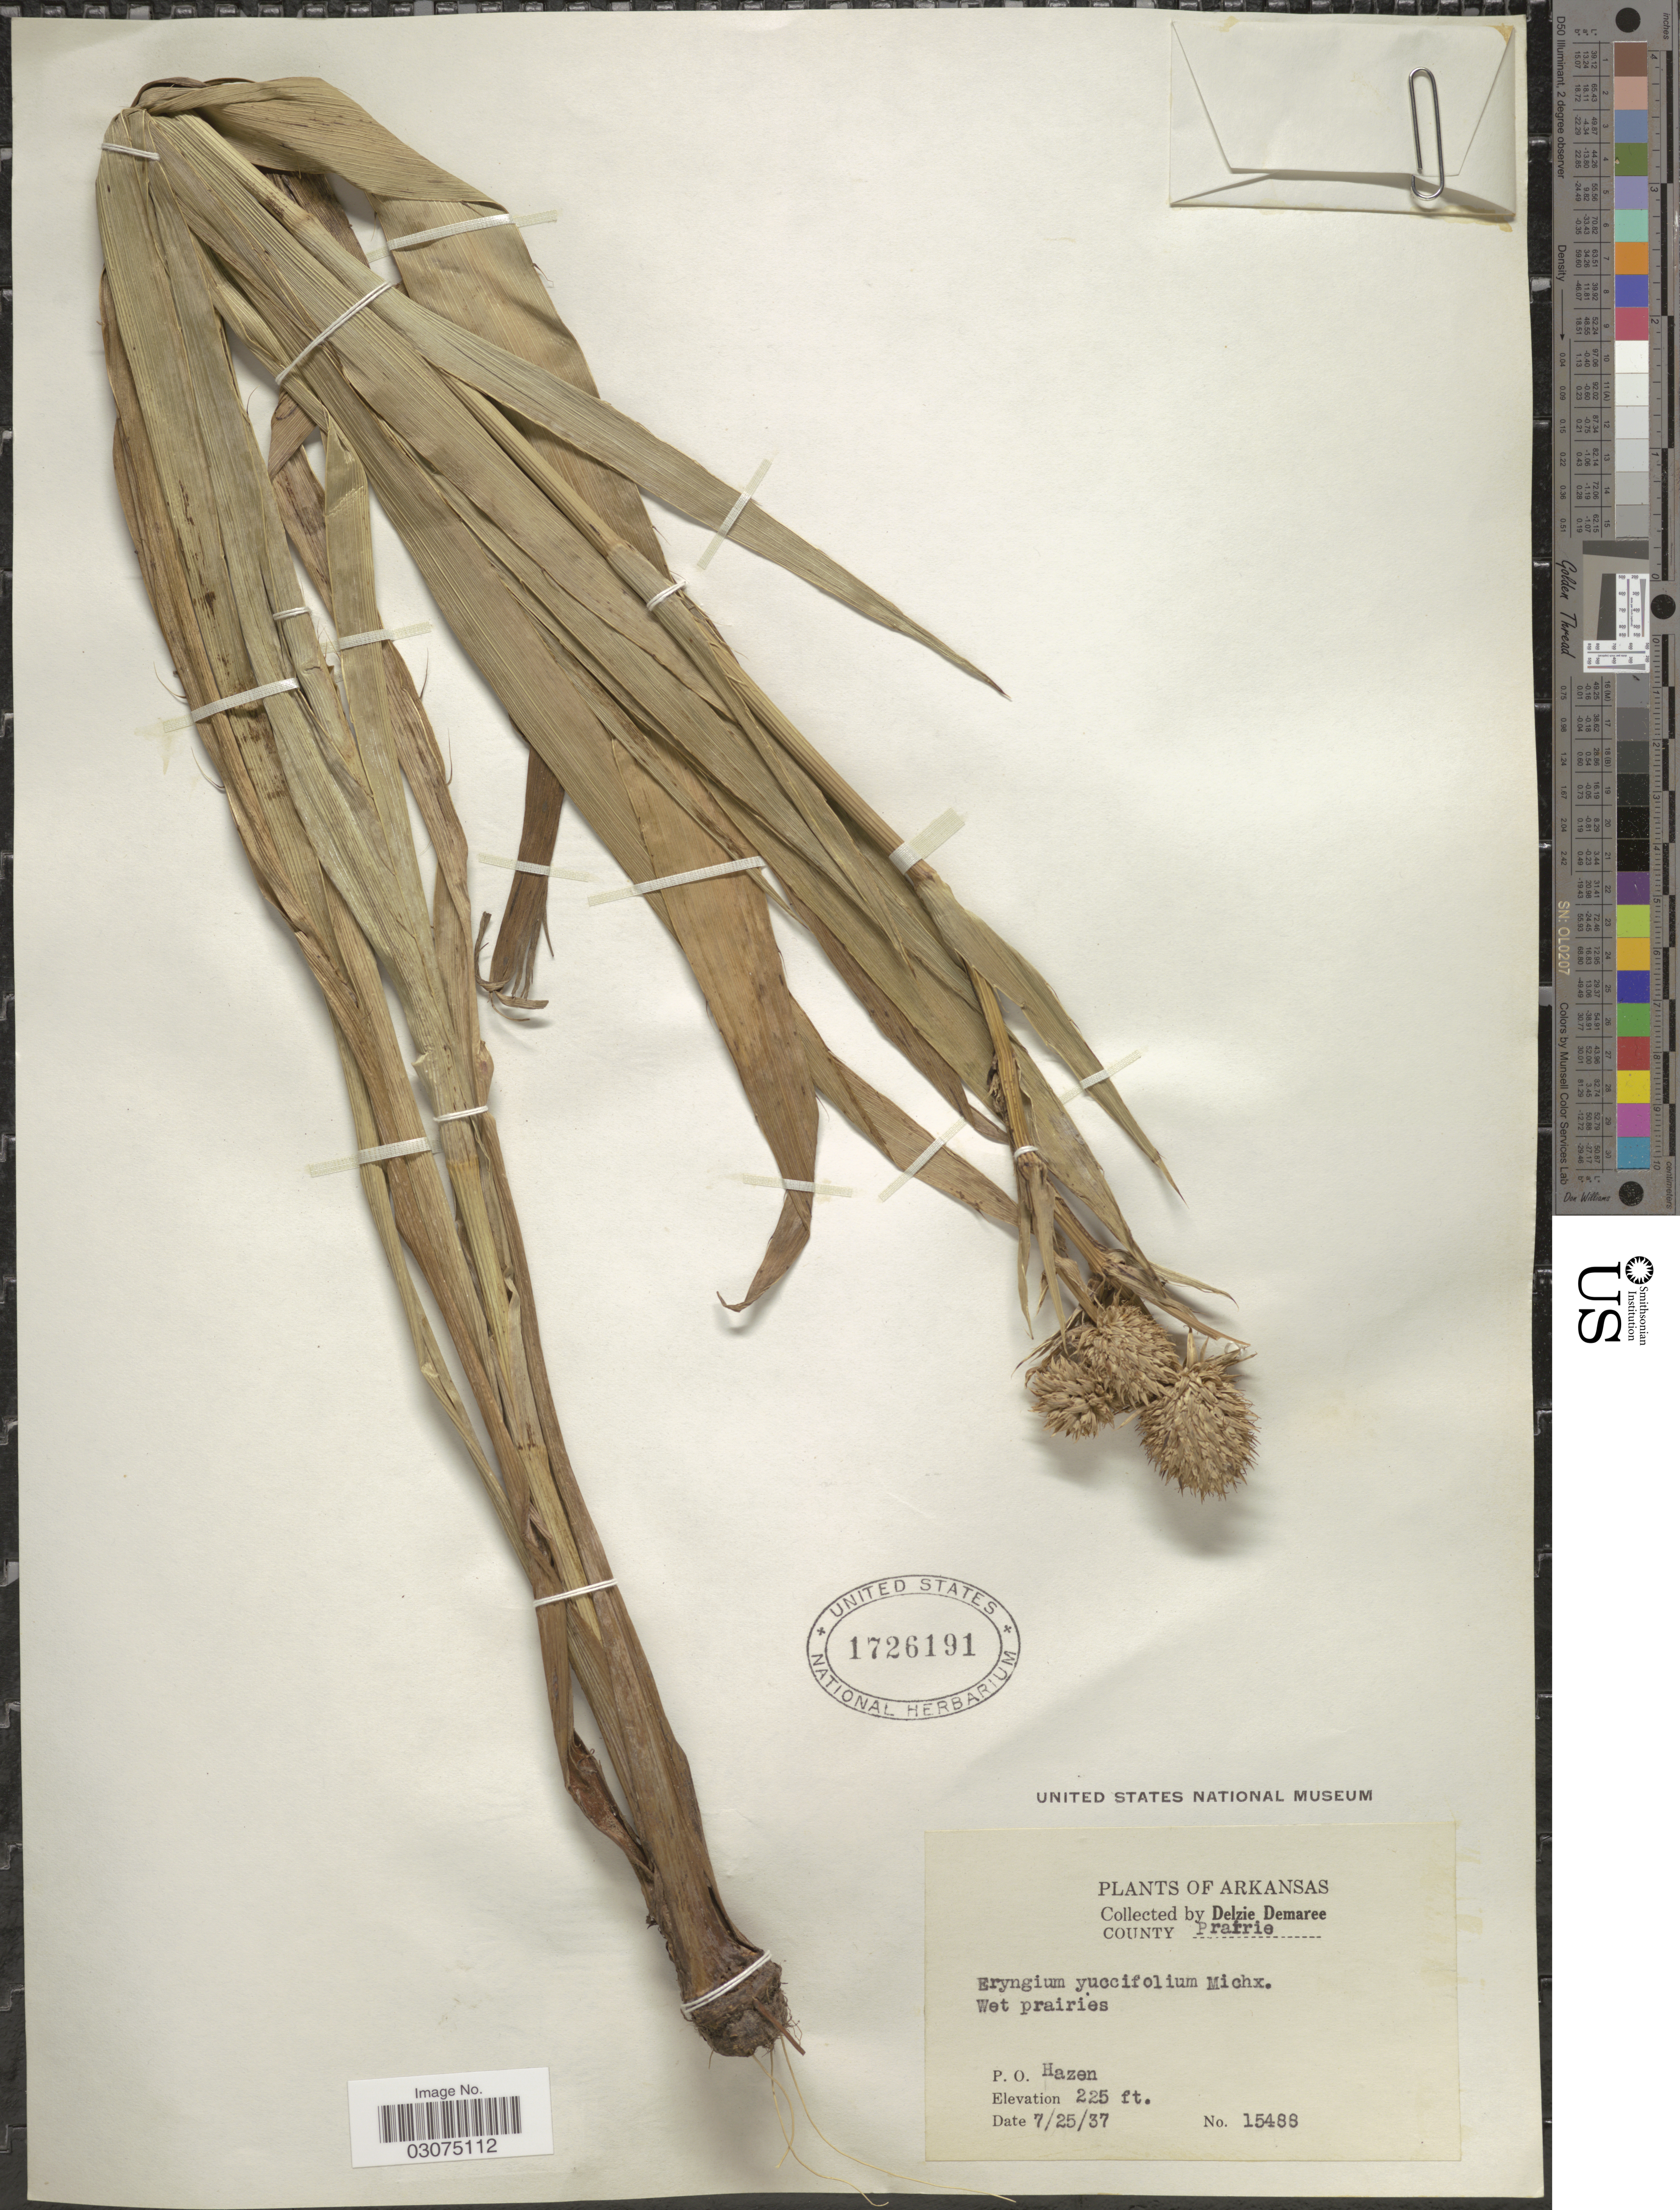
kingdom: Plantae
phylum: Tracheophyta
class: Magnoliopsida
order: Apiales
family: Apiaceae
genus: Eryngium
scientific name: Eryngium yuccifolium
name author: Michx.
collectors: D. Demaree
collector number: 15488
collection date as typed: Transcribed d/m/y: 25/7/37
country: United States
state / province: Arkansas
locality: County Prairie. P. O. Hazen.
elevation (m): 69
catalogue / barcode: US 1726191